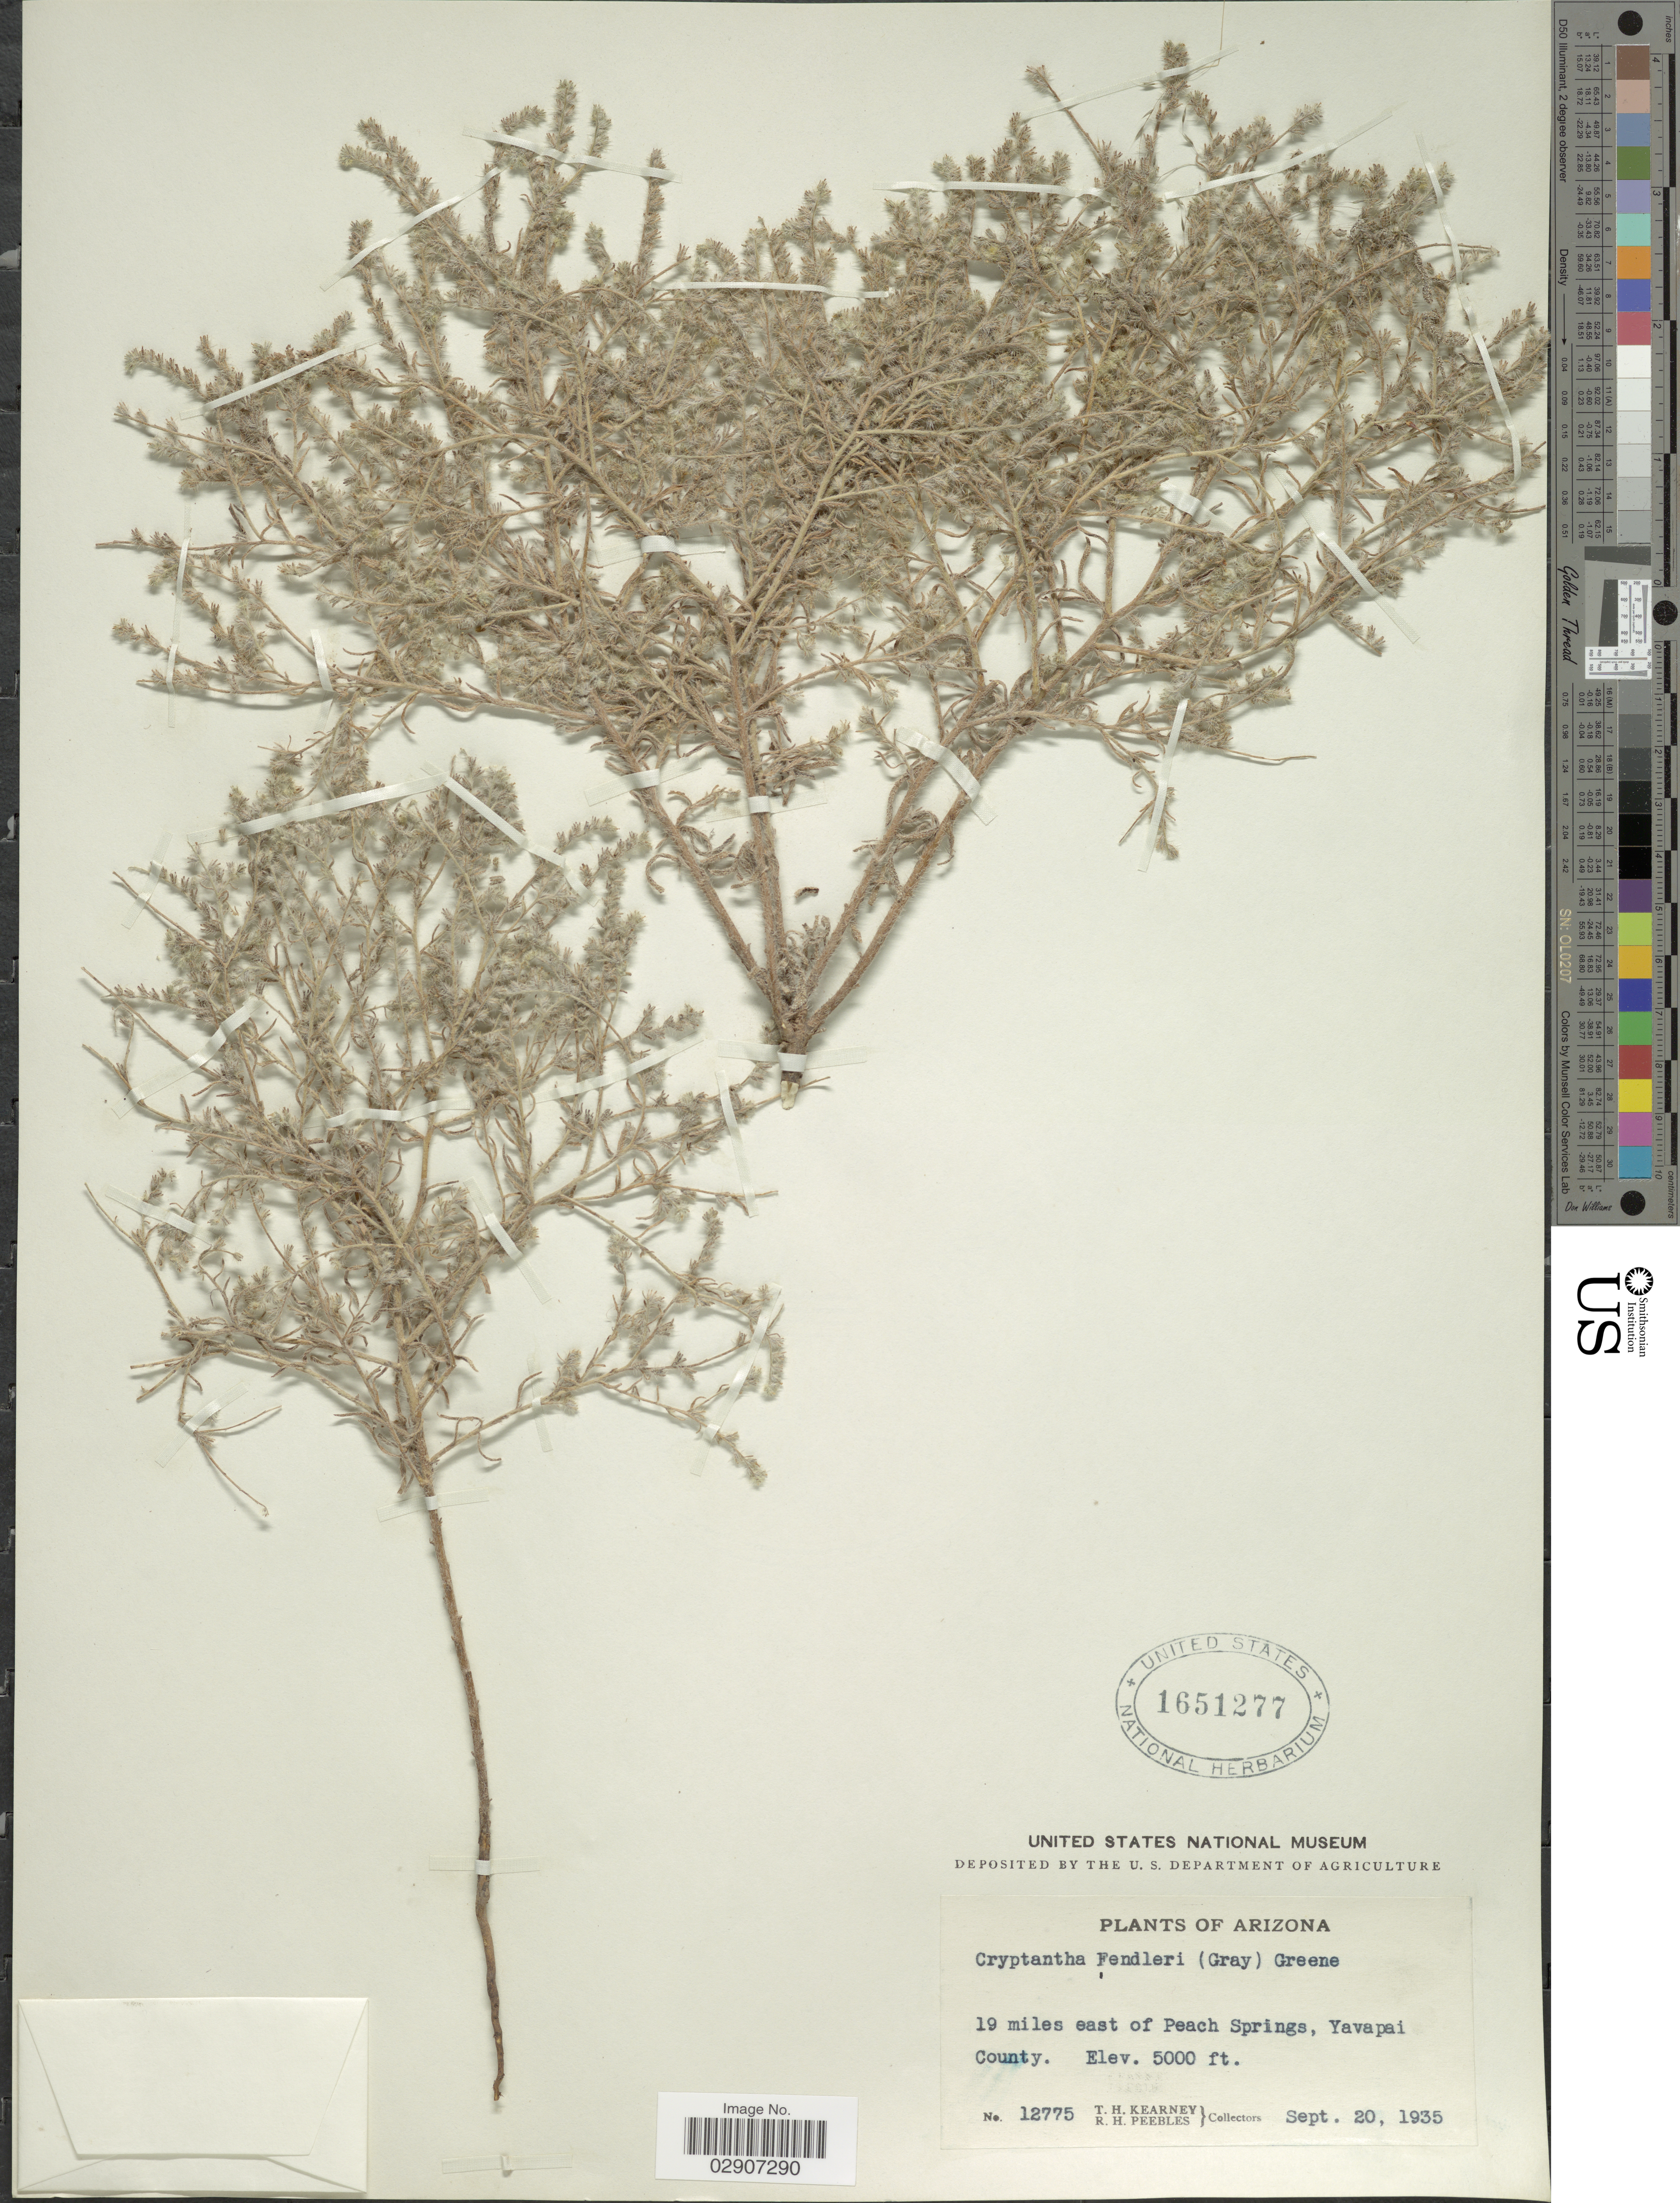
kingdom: Plantae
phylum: Tracheophyta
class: Magnoliopsida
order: Boraginales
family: Boraginaceae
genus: Cryptantha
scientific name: Cryptantha fendleri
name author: (A. Gray) Greene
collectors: T. H. Kearney & R. H. Peebles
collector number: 12775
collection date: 1935-09-20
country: United States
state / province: Arizona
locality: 19 miles east of Peach Springs, Yavapai County.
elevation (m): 1524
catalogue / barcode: US 1651277